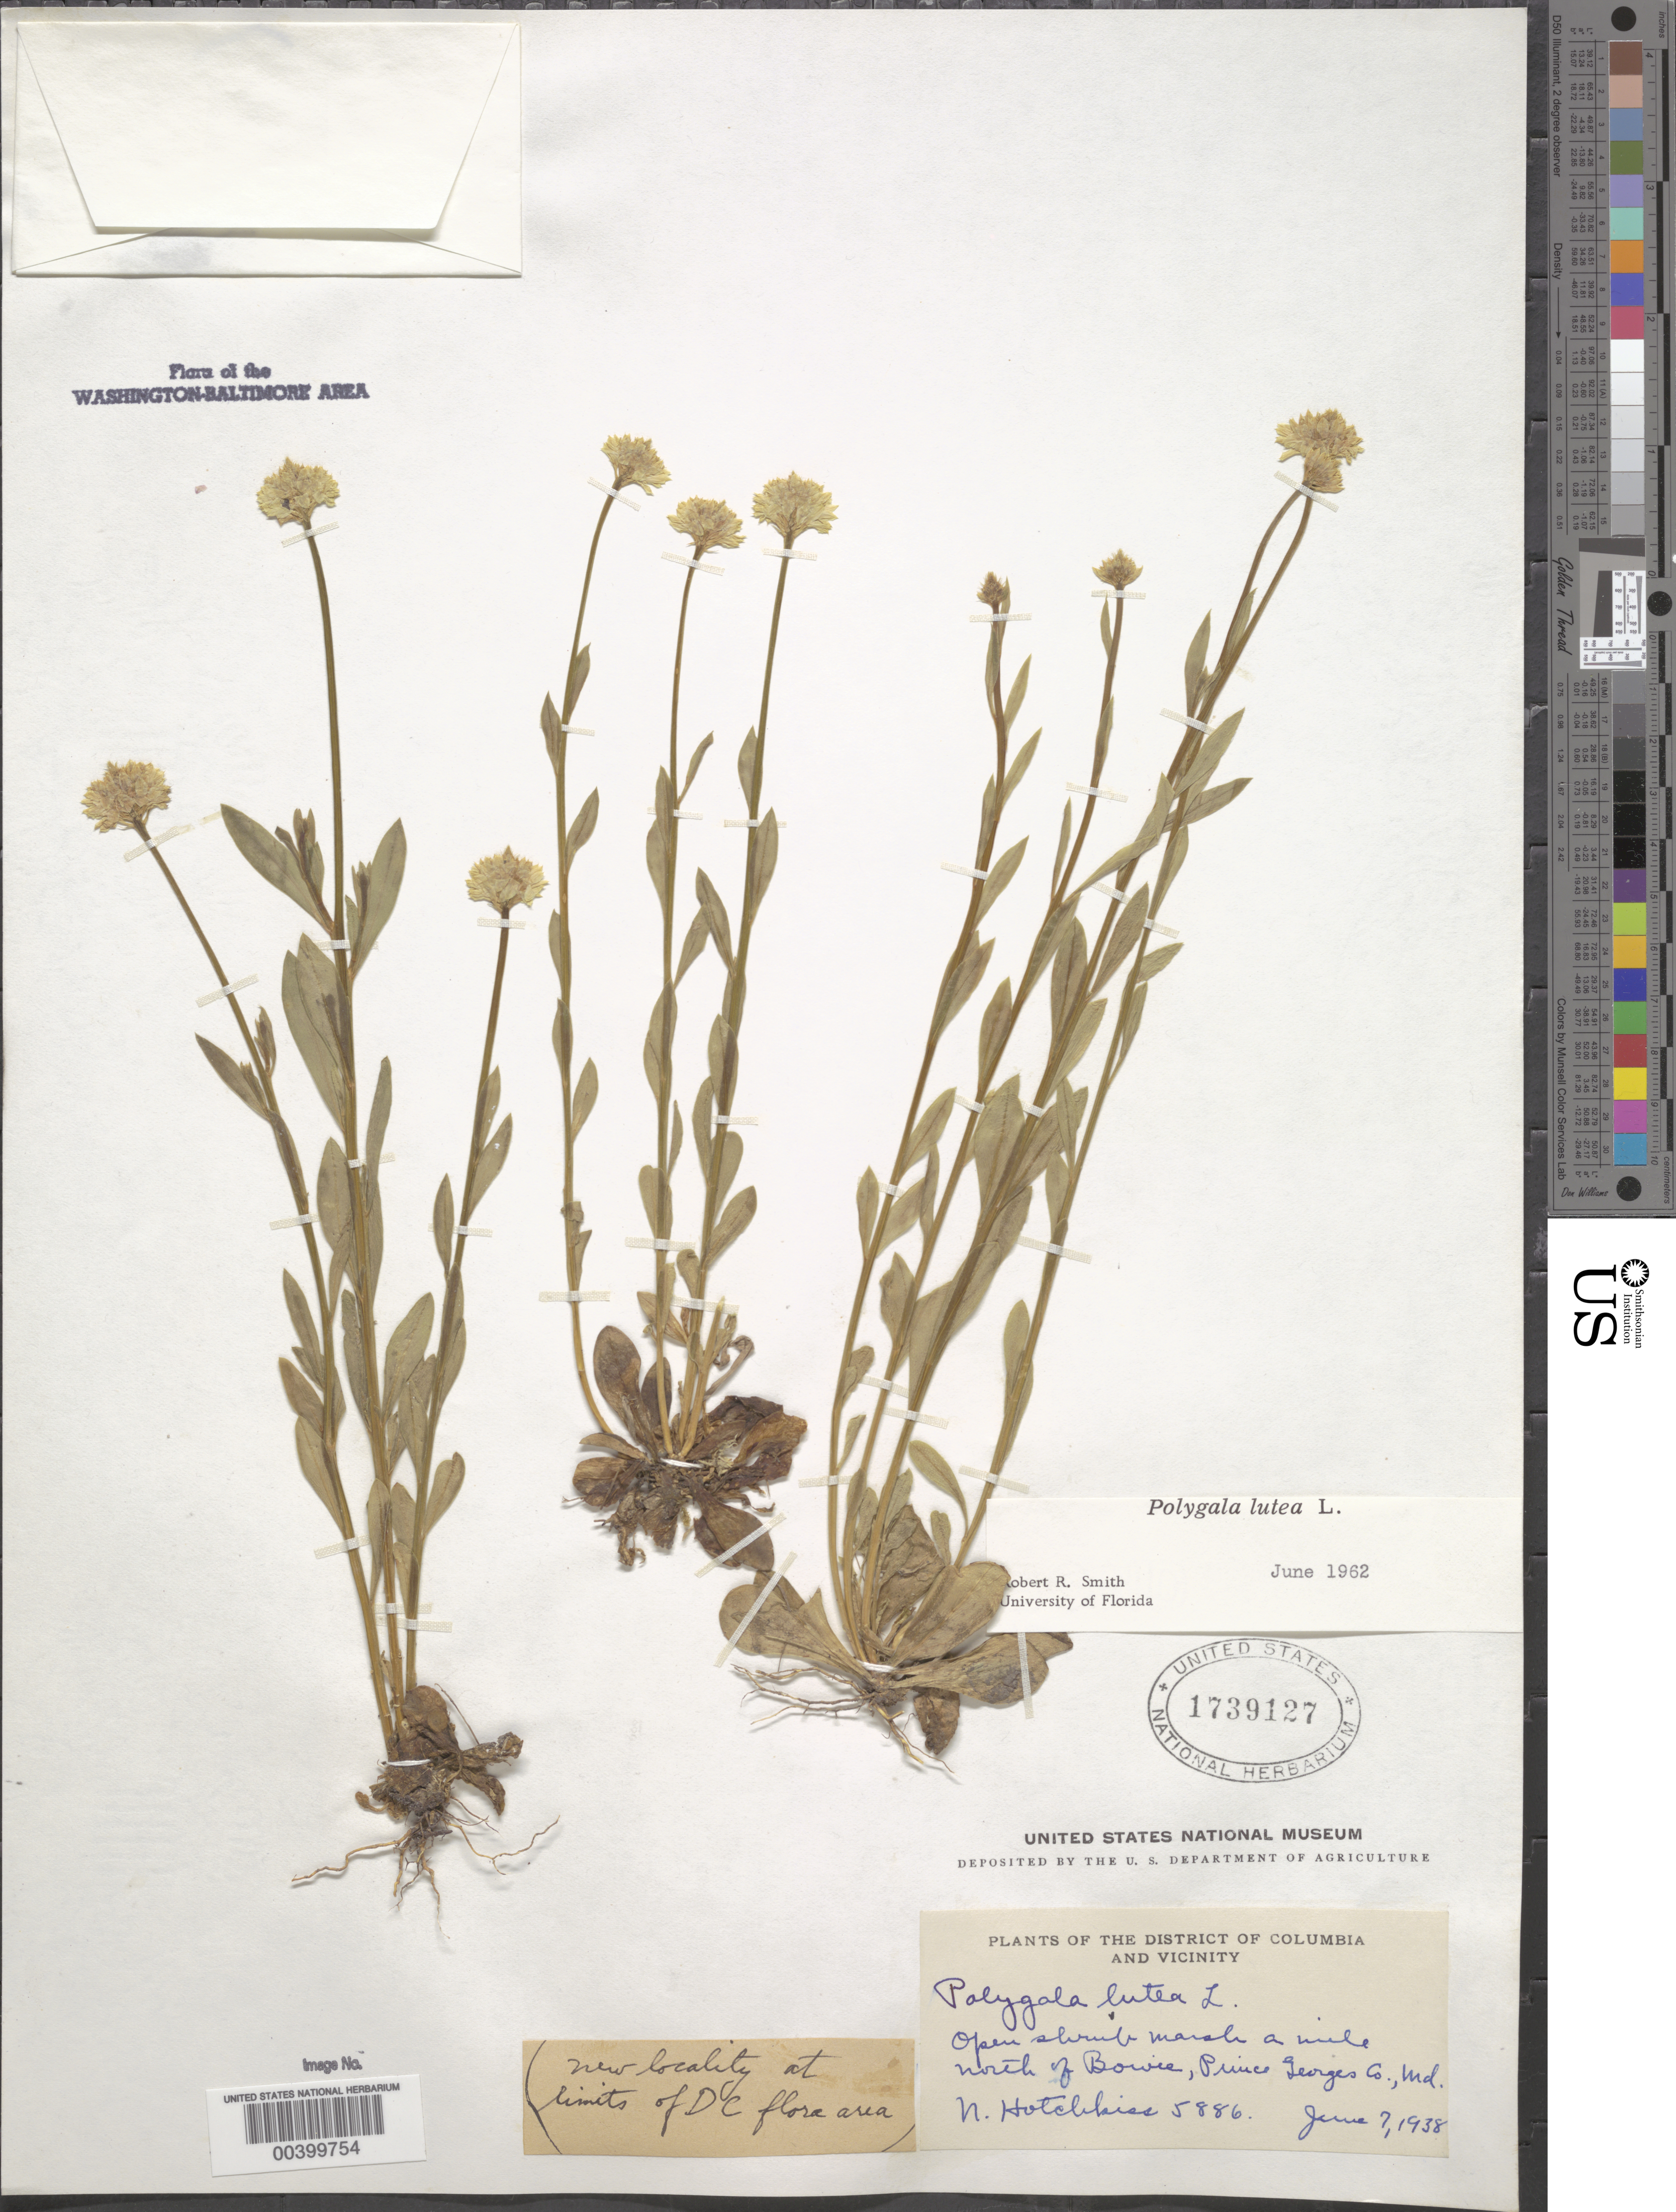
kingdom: Plantae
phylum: Tracheophyta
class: Magnoliopsida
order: Fabales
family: Polygalaceae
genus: Polygala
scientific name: Polygala lutea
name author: L.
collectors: N. Hotchkiss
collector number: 5886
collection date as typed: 07 Jun 1938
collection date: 1938-06-07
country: United States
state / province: Maryland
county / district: Prince George's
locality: North of Bowie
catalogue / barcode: US 1739127